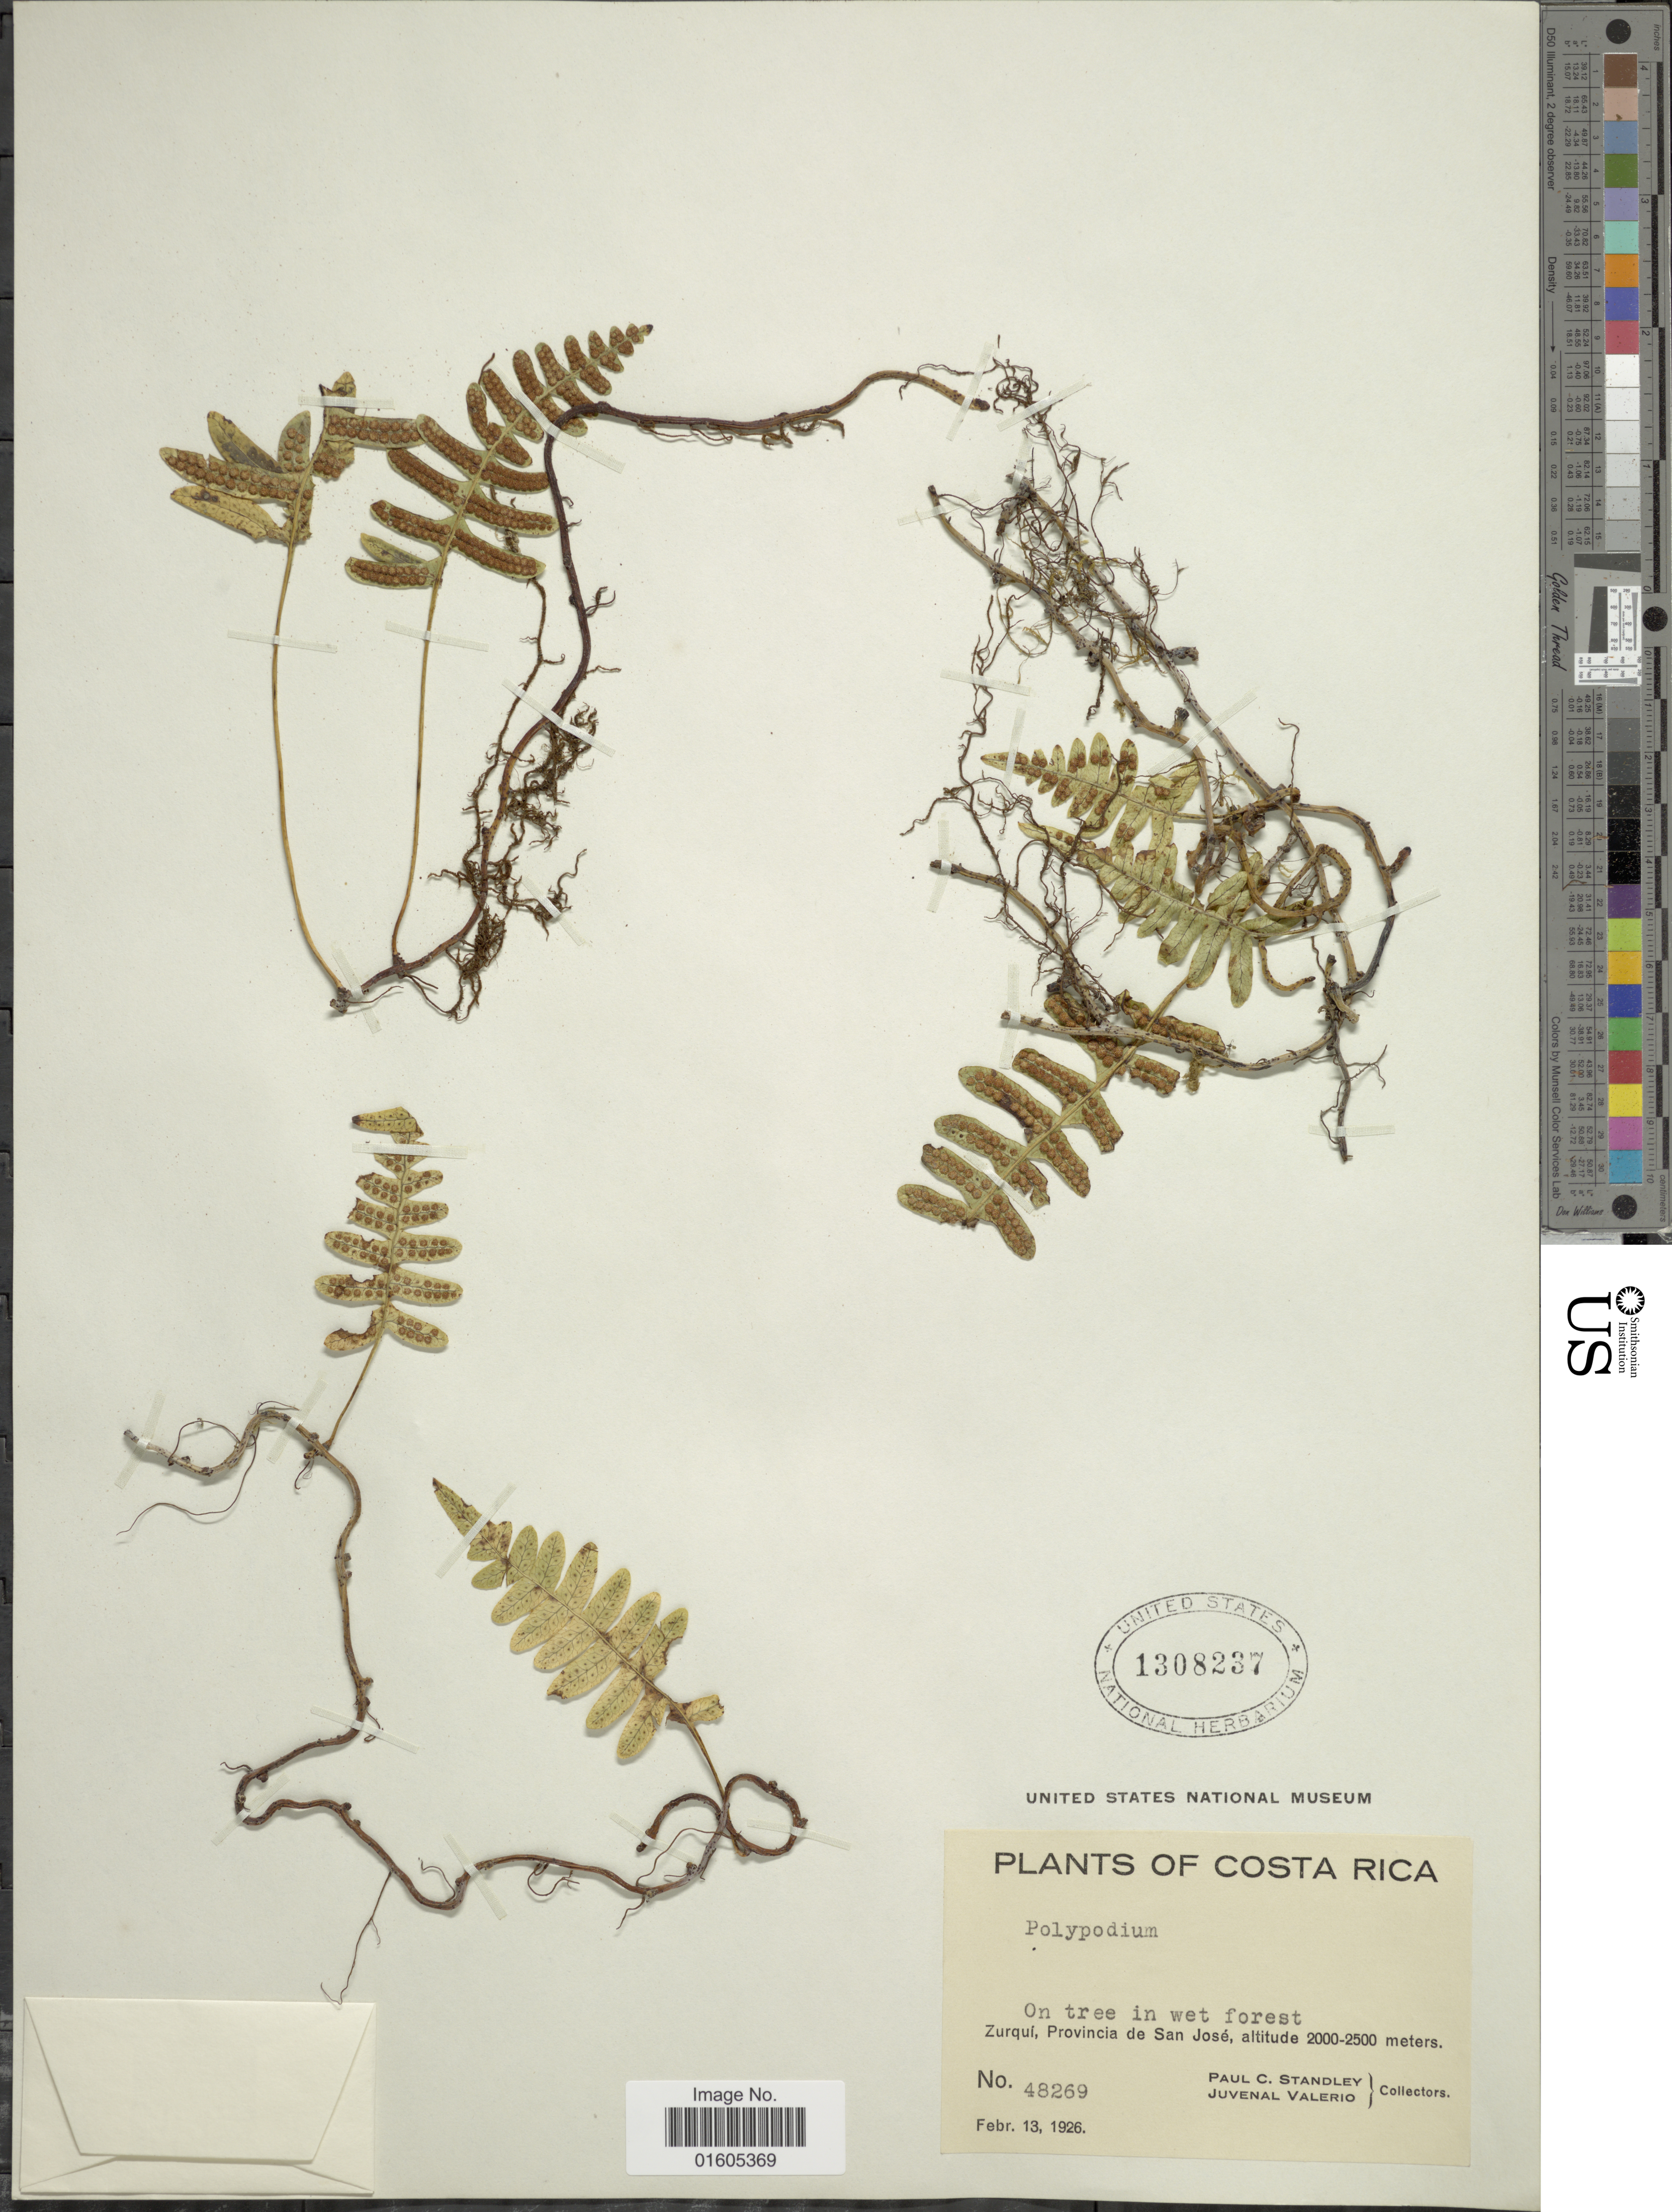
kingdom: Plantae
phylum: Tracheophyta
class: Polypodiopsida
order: Polypodiales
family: Polypodiaceae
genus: Serpocaulon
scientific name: Serpocaulon ptilorhizon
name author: (Christ) A.R. Sm.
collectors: P. C. Standley & J. Valerio R.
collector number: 48269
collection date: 1926-02-13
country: Costa Rica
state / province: San José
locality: Zurquí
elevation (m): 2000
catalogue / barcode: US 1308237